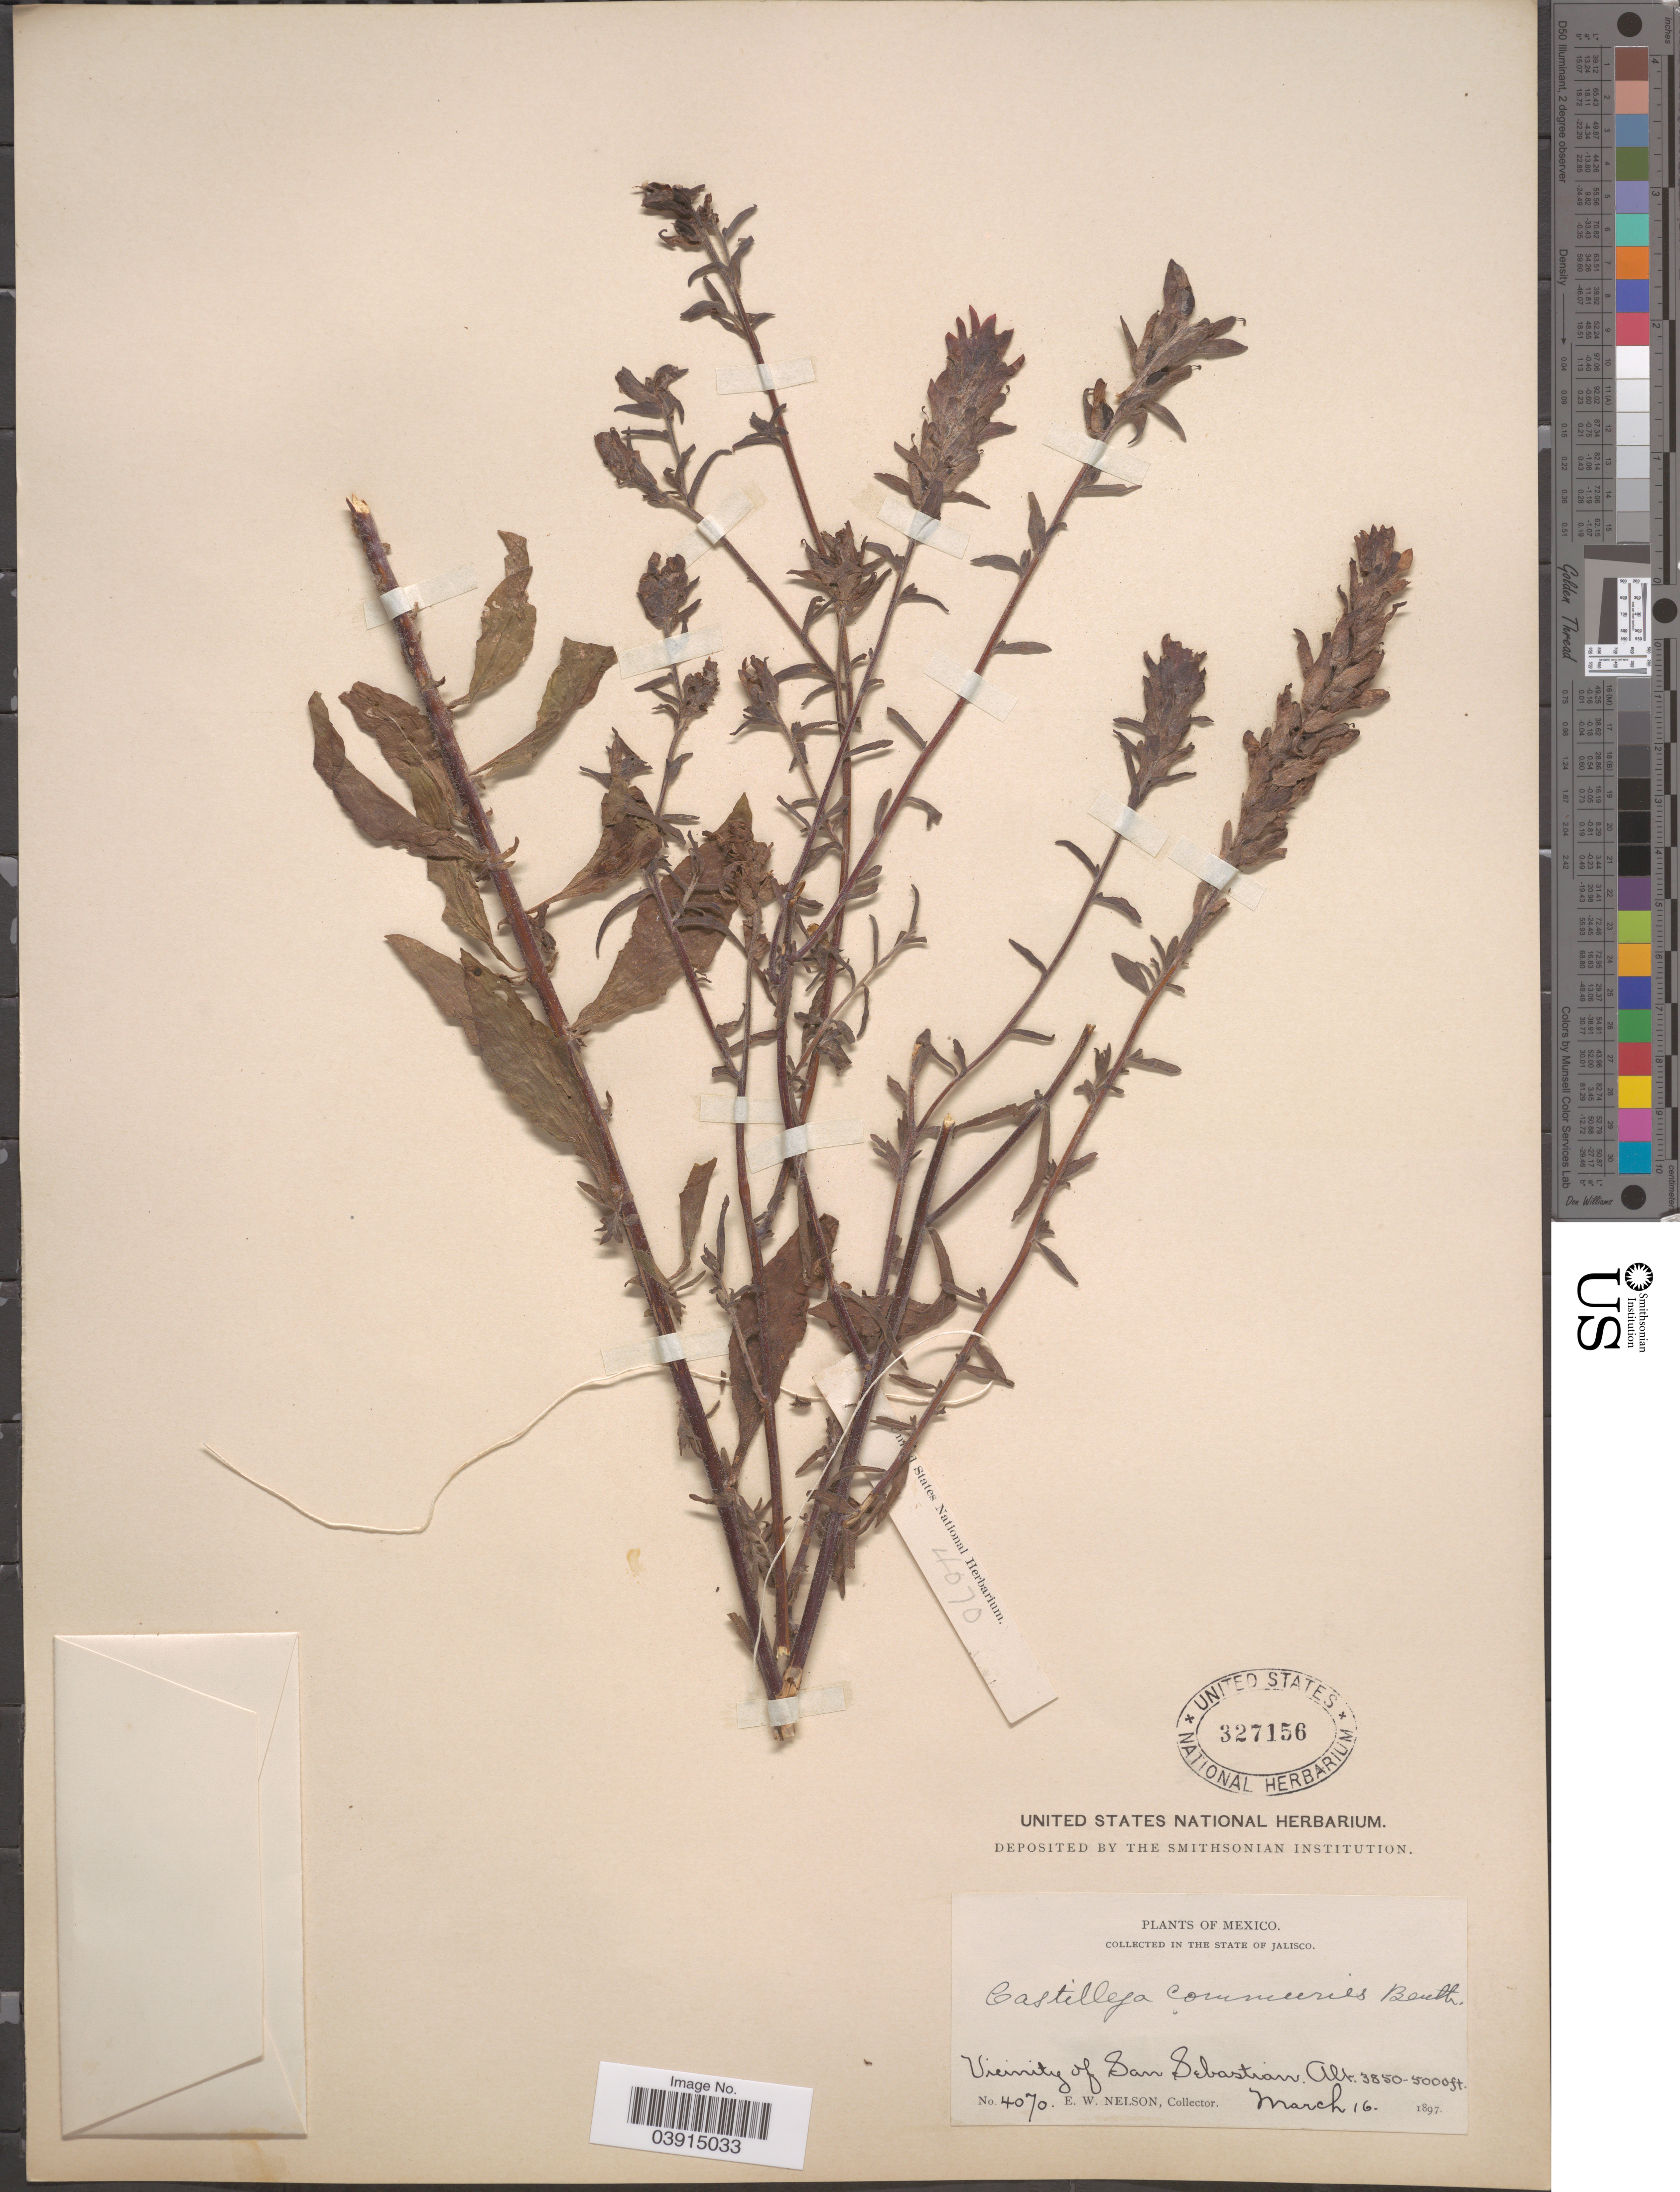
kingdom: Plantae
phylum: Tracheophyta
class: Magnoliopsida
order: Lamiales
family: Orobanchaceae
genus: Castilleja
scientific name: Castilleja arvensis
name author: Schltdl. & Cham.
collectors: E. W. Nelson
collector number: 4070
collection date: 1897-03-16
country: Mexico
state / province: Jalisco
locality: Vicinity of San Sebastian.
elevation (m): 1173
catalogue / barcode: US 327156